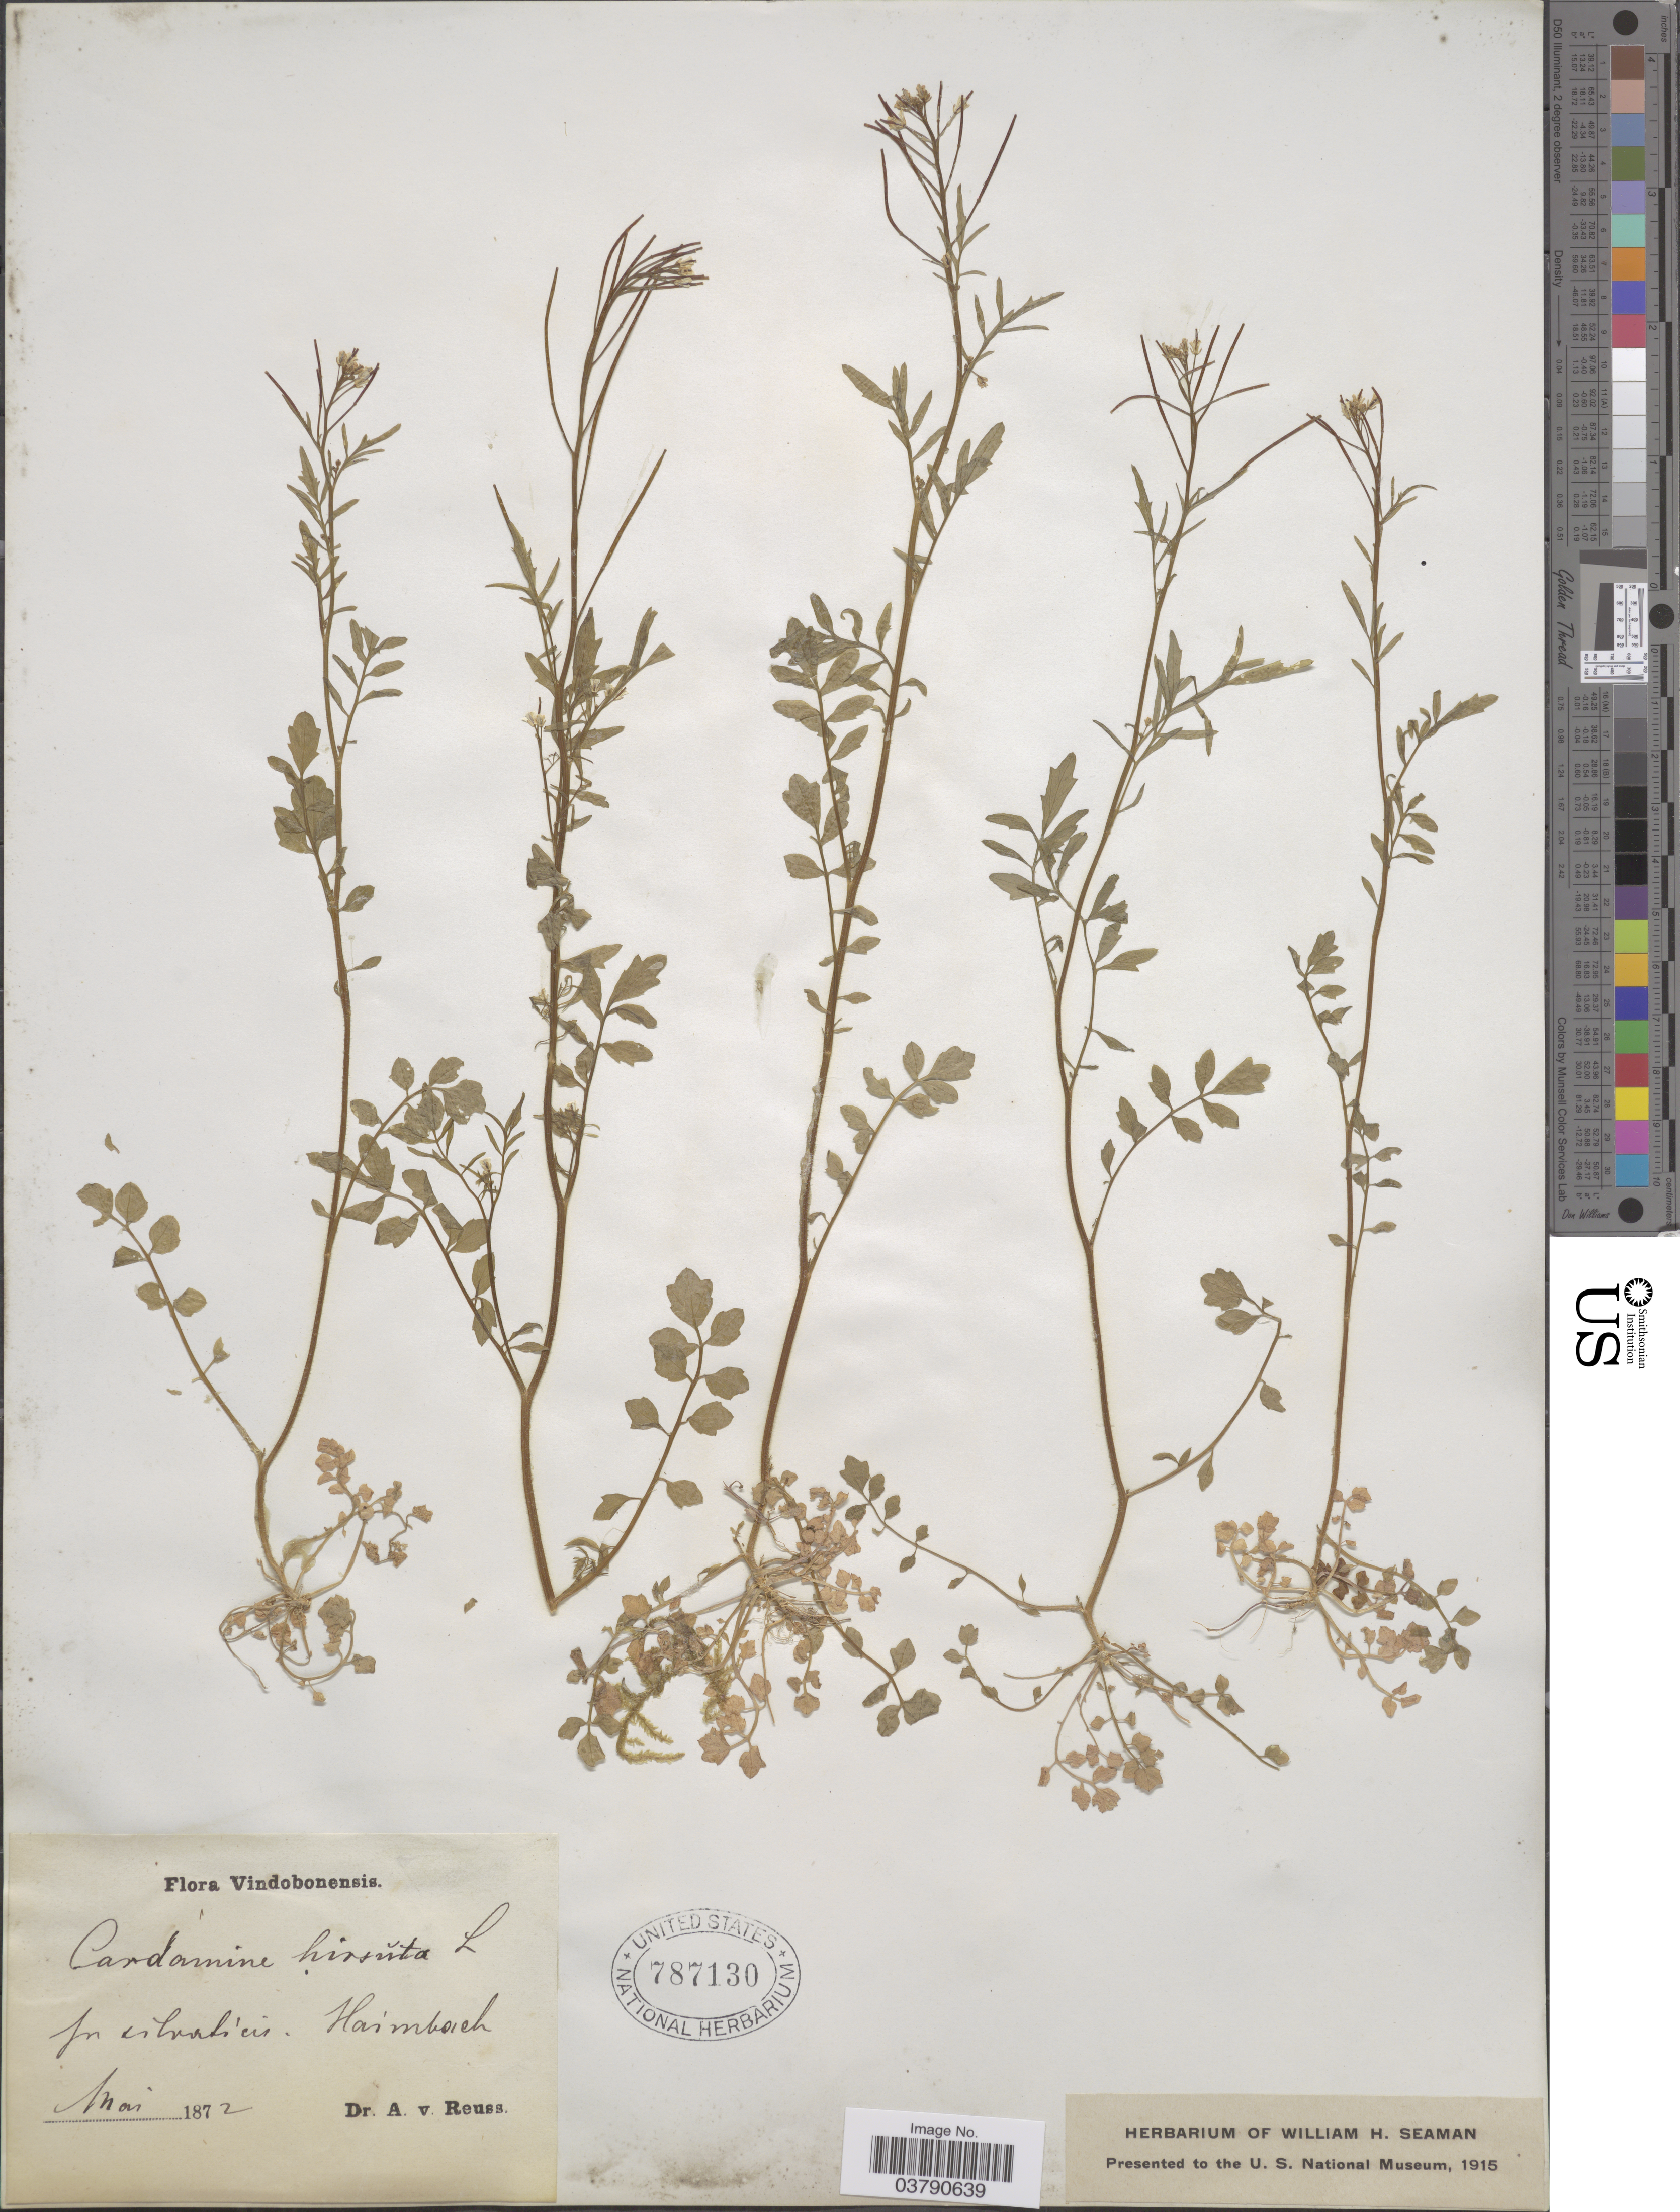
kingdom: Plantae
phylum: Tracheophyta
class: Magnoliopsida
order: Brassicales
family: Brassicaceae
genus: Cardamine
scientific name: Cardamine hirsuta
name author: L.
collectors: A. Reuss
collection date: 1872-05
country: Austria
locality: Vindobonensis. Haimbach.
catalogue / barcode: US 787130